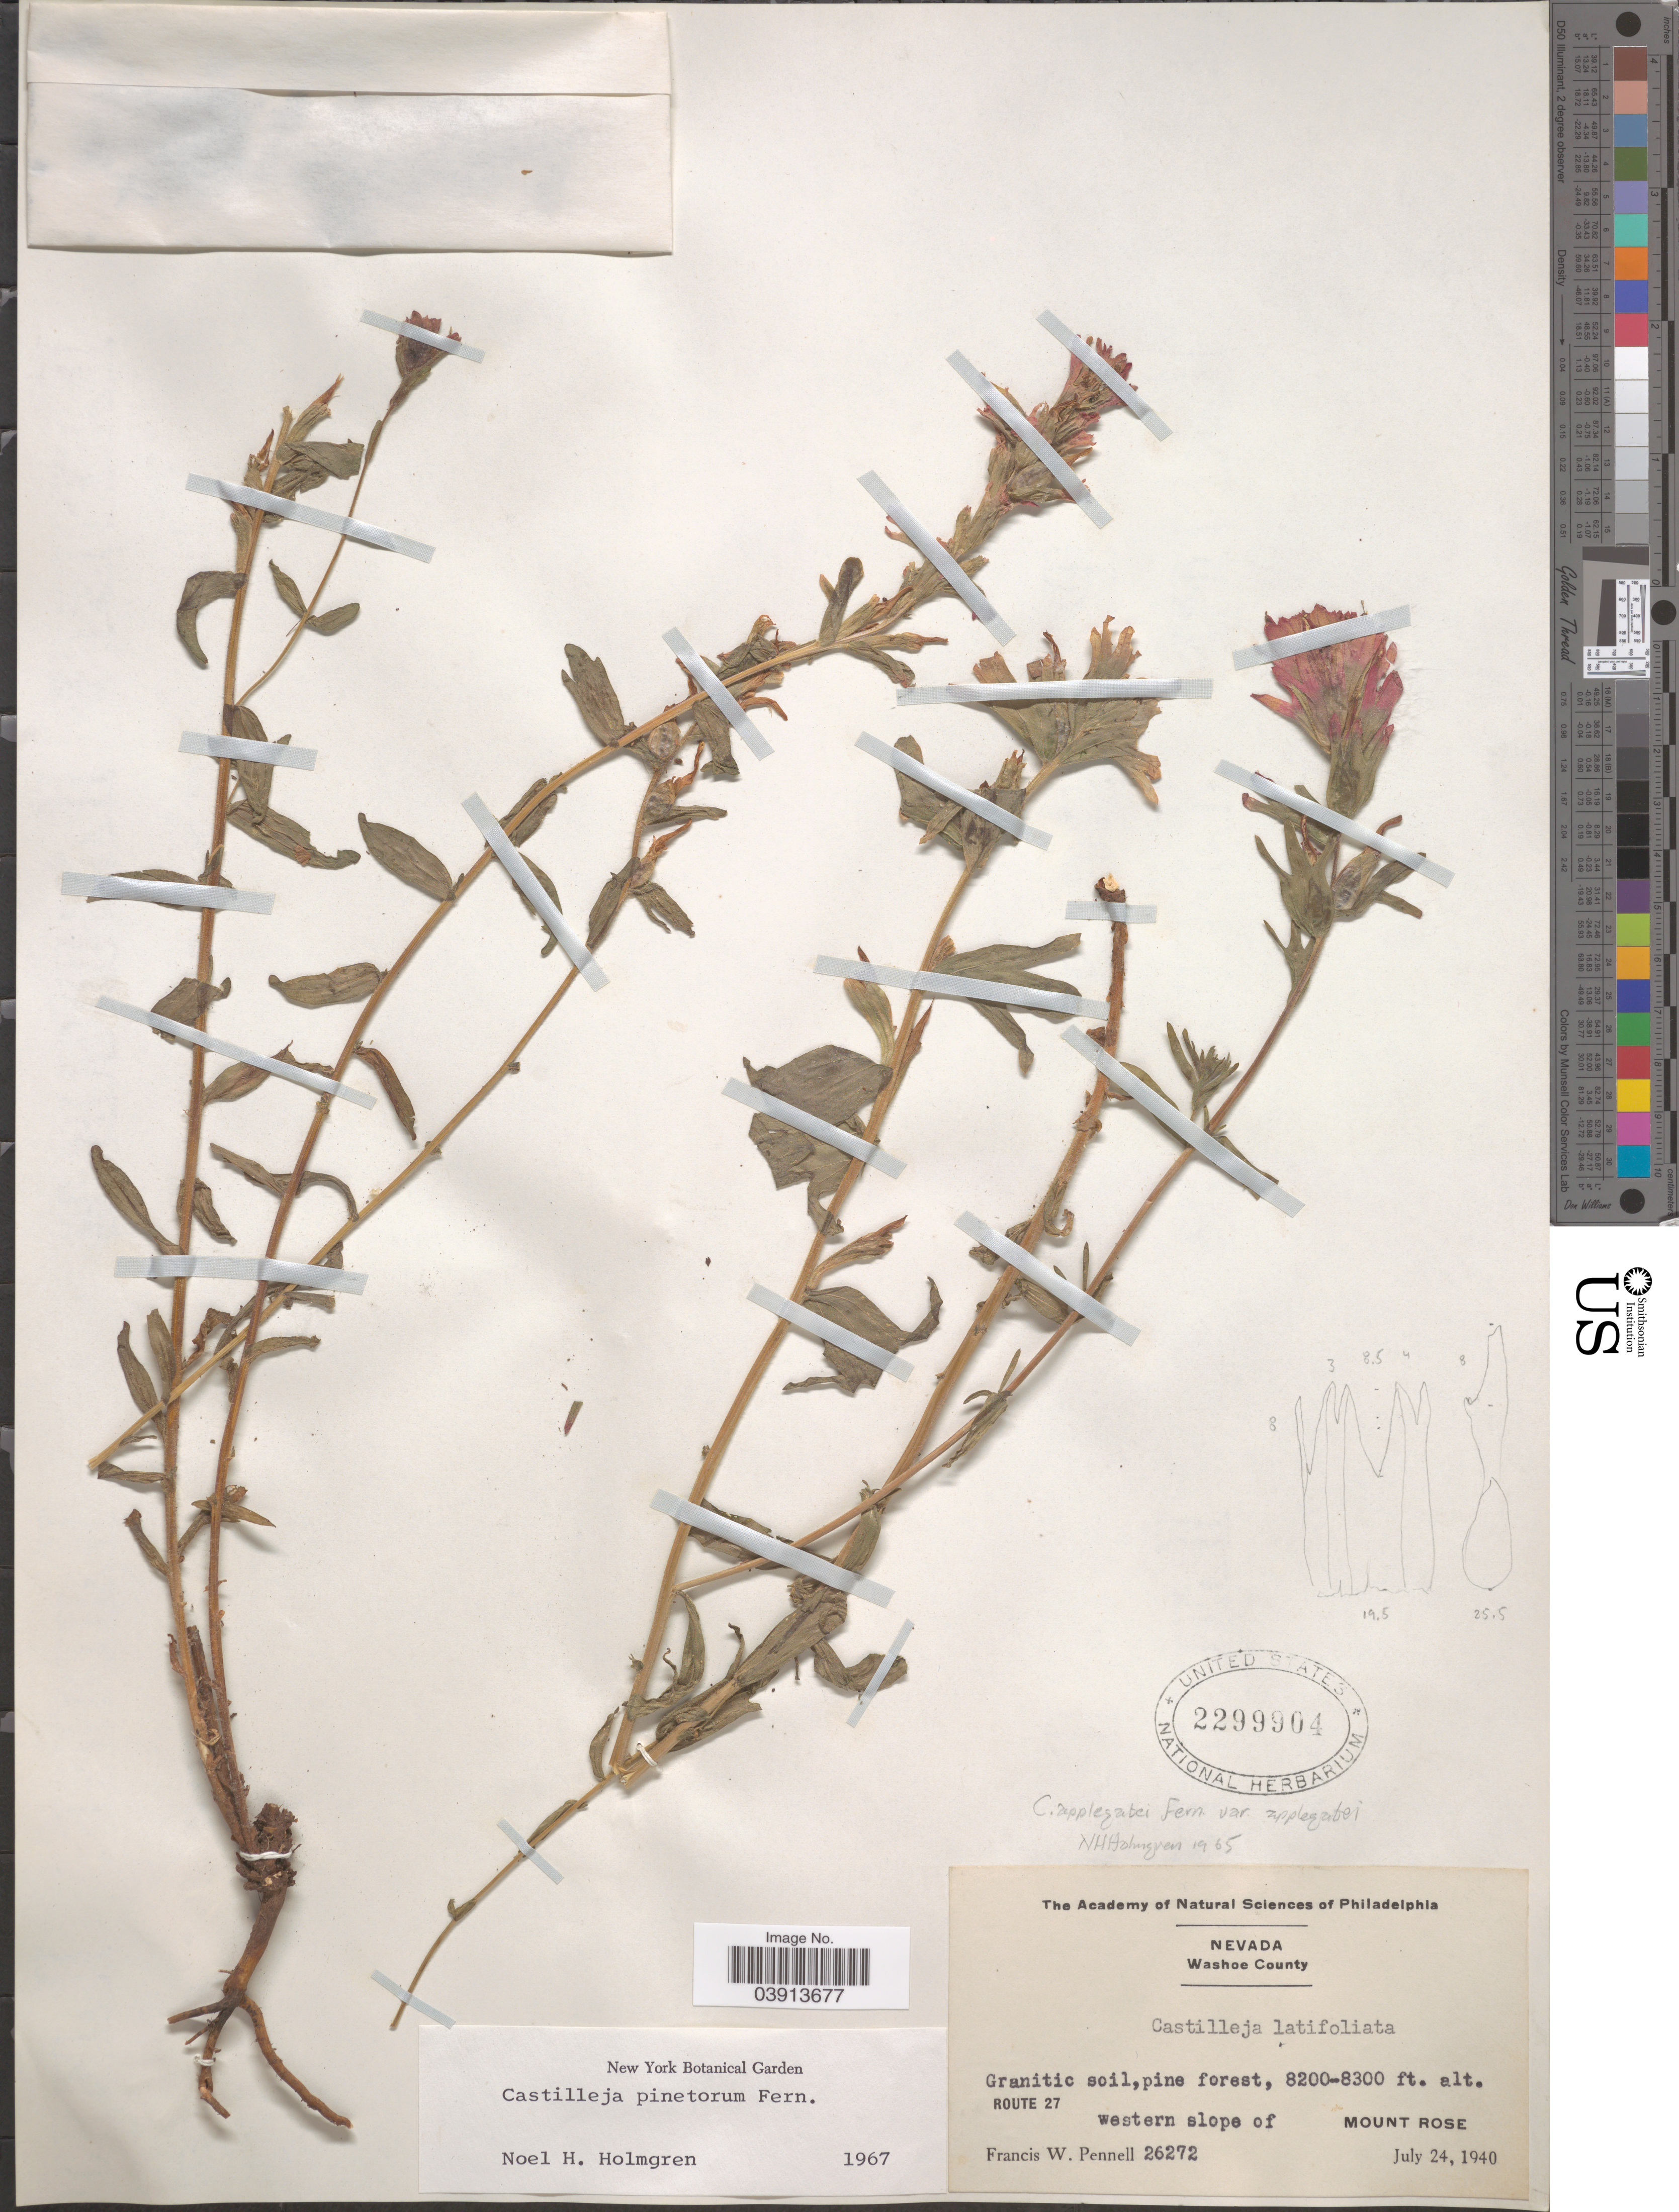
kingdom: Plantae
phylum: Tracheophyta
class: Magnoliopsida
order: Lamiales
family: Orobanchaceae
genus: Castilleja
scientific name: Castilleja pinetorum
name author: Fernald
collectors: F. W. Pennell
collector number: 26272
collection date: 1940-07-24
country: United States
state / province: Nevada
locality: Washoe County. Route 27, western slope of Mount Rose.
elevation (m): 2499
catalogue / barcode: US 2299904